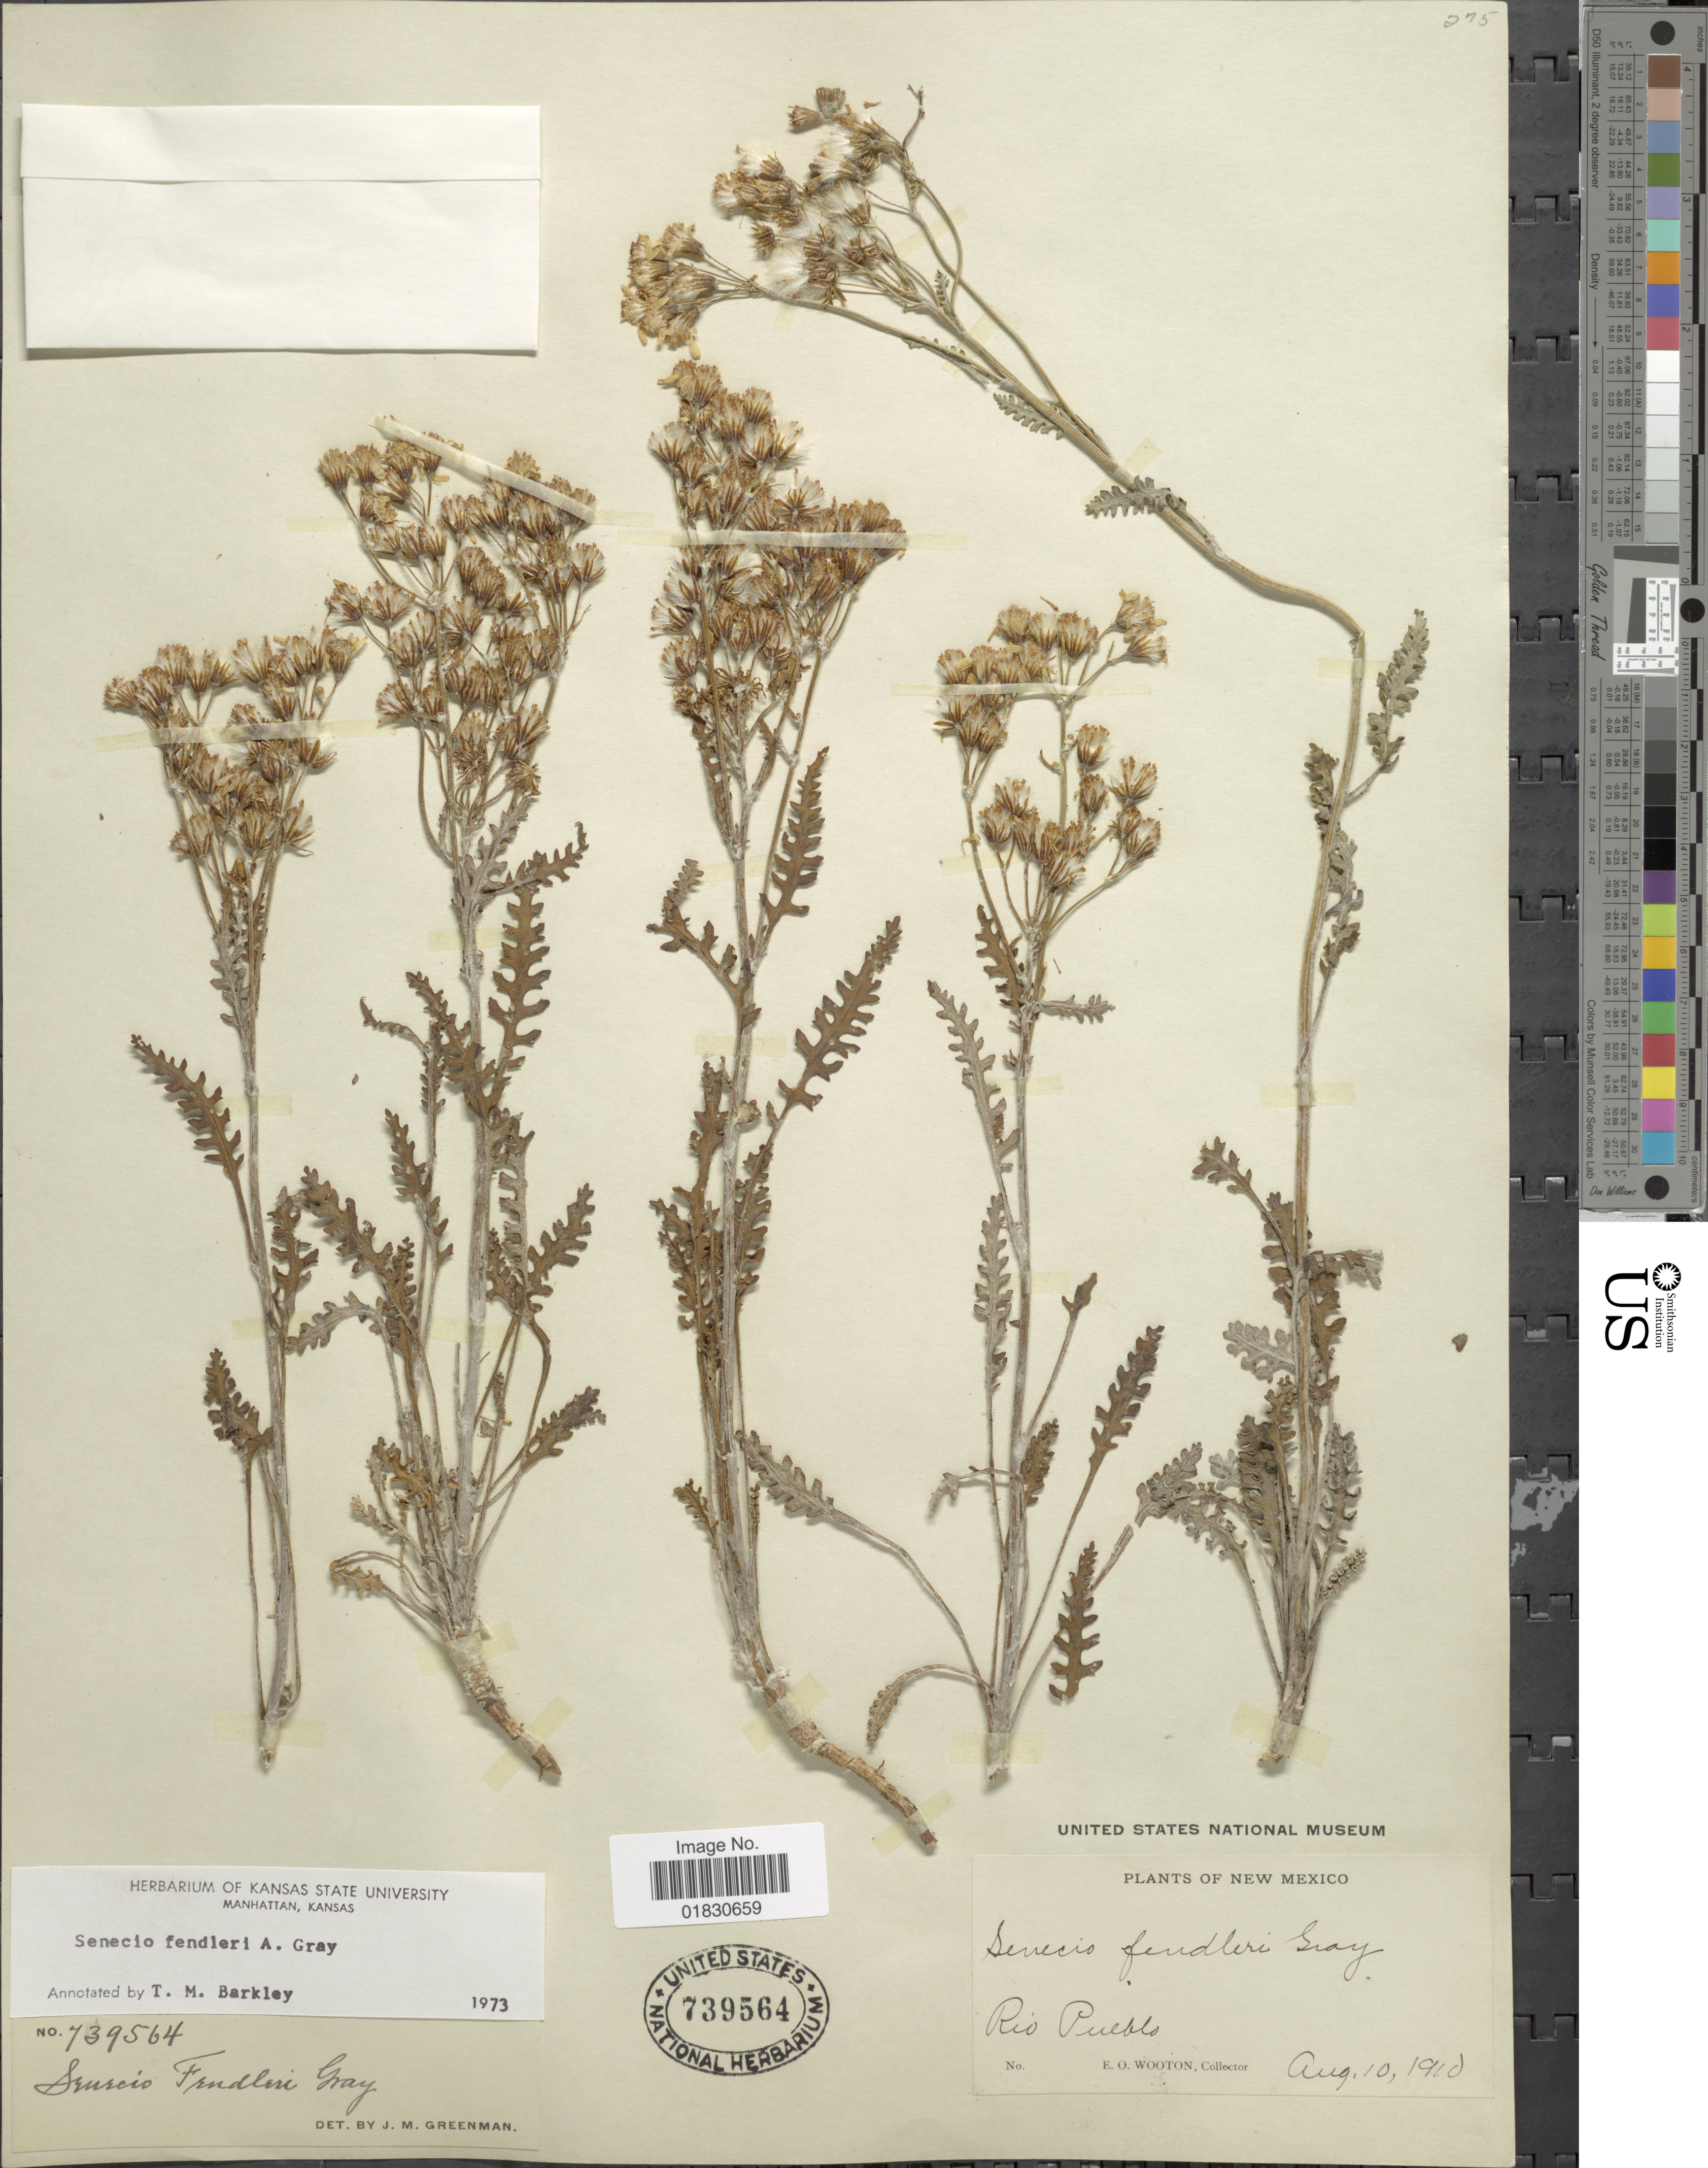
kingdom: Plantae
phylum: Tracheophyta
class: Magnoliopsida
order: Asterales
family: Asteraceae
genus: Packera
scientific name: Packera fendleri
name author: (A. Gray) W.A. Weber & Á. Löve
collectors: E. O. Wooton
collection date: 1910-08-10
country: United States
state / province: New Mexico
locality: Rio Pueblo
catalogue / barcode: US 739564